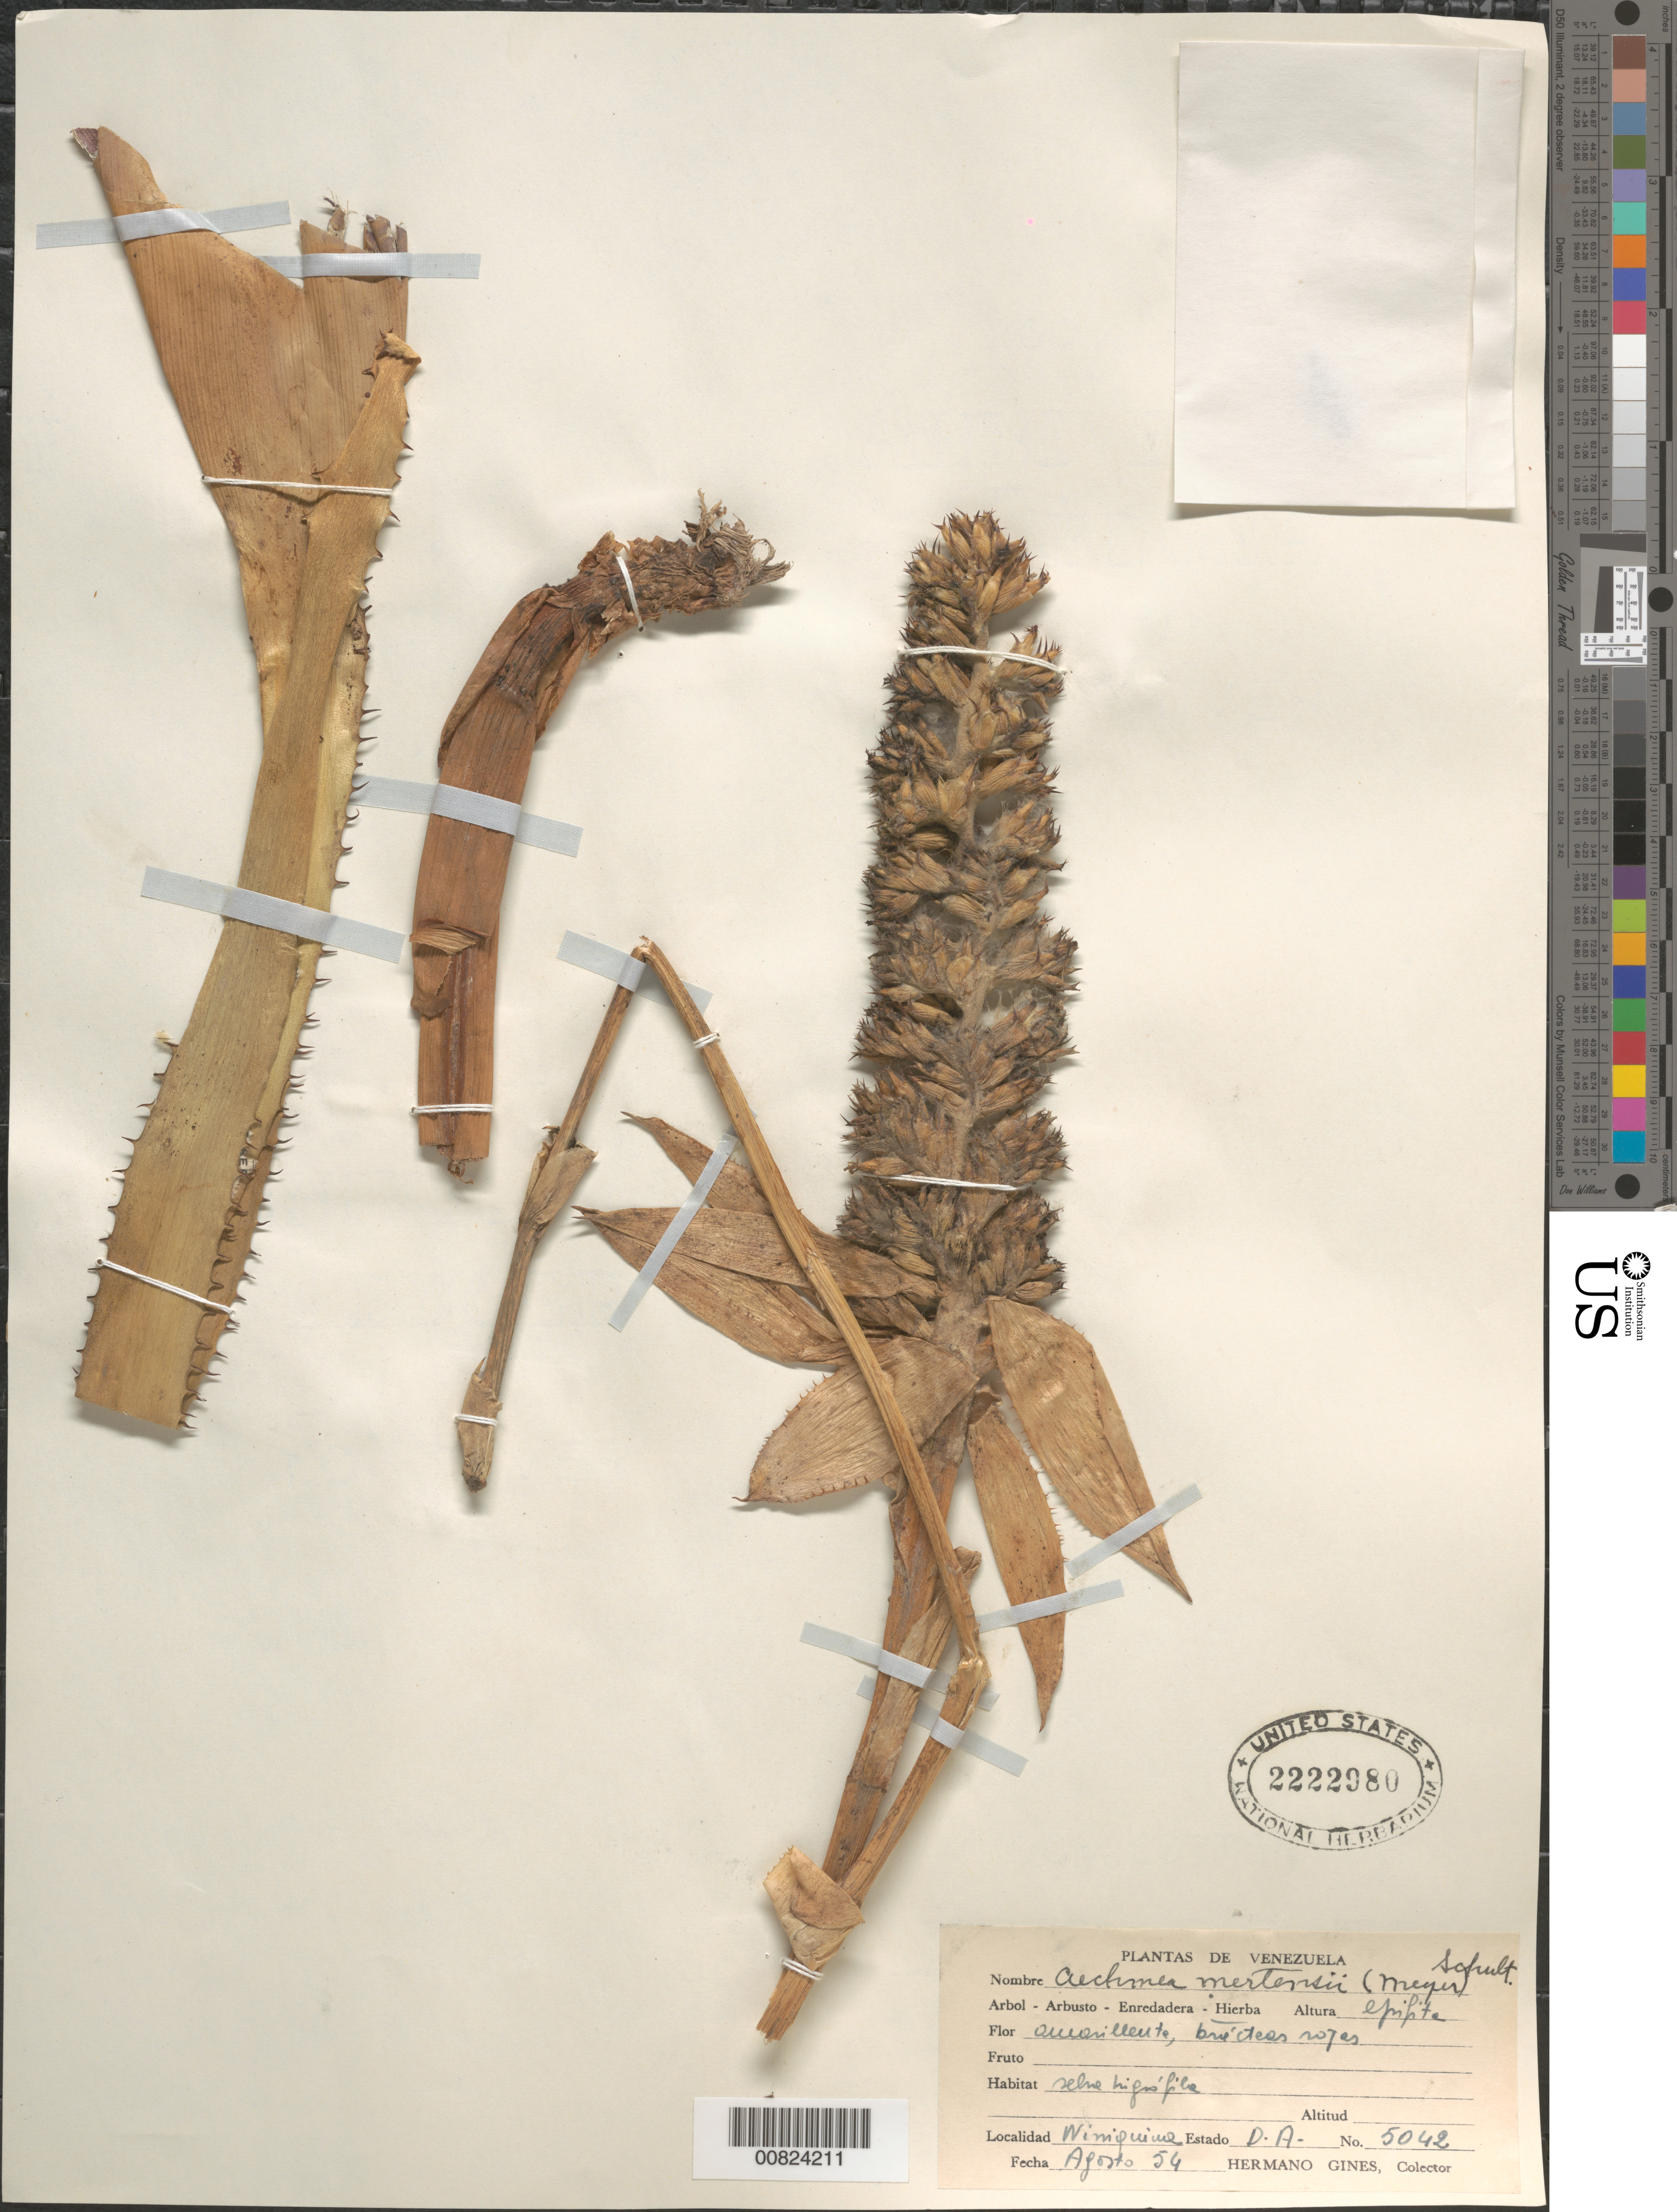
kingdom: Plantae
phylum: Tracheophyta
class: Liliopsida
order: Poales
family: Bromeliaceae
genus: Aechmea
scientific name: Aechmea mertensii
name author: (G. Mey.) Schult. & Schult. f.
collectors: H. Gines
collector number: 5042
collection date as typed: Aug-54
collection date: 1954-08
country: Venezuela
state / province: Delta Amacuro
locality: C. Wiuiquina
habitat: Selva higrofila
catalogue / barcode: US 2222980